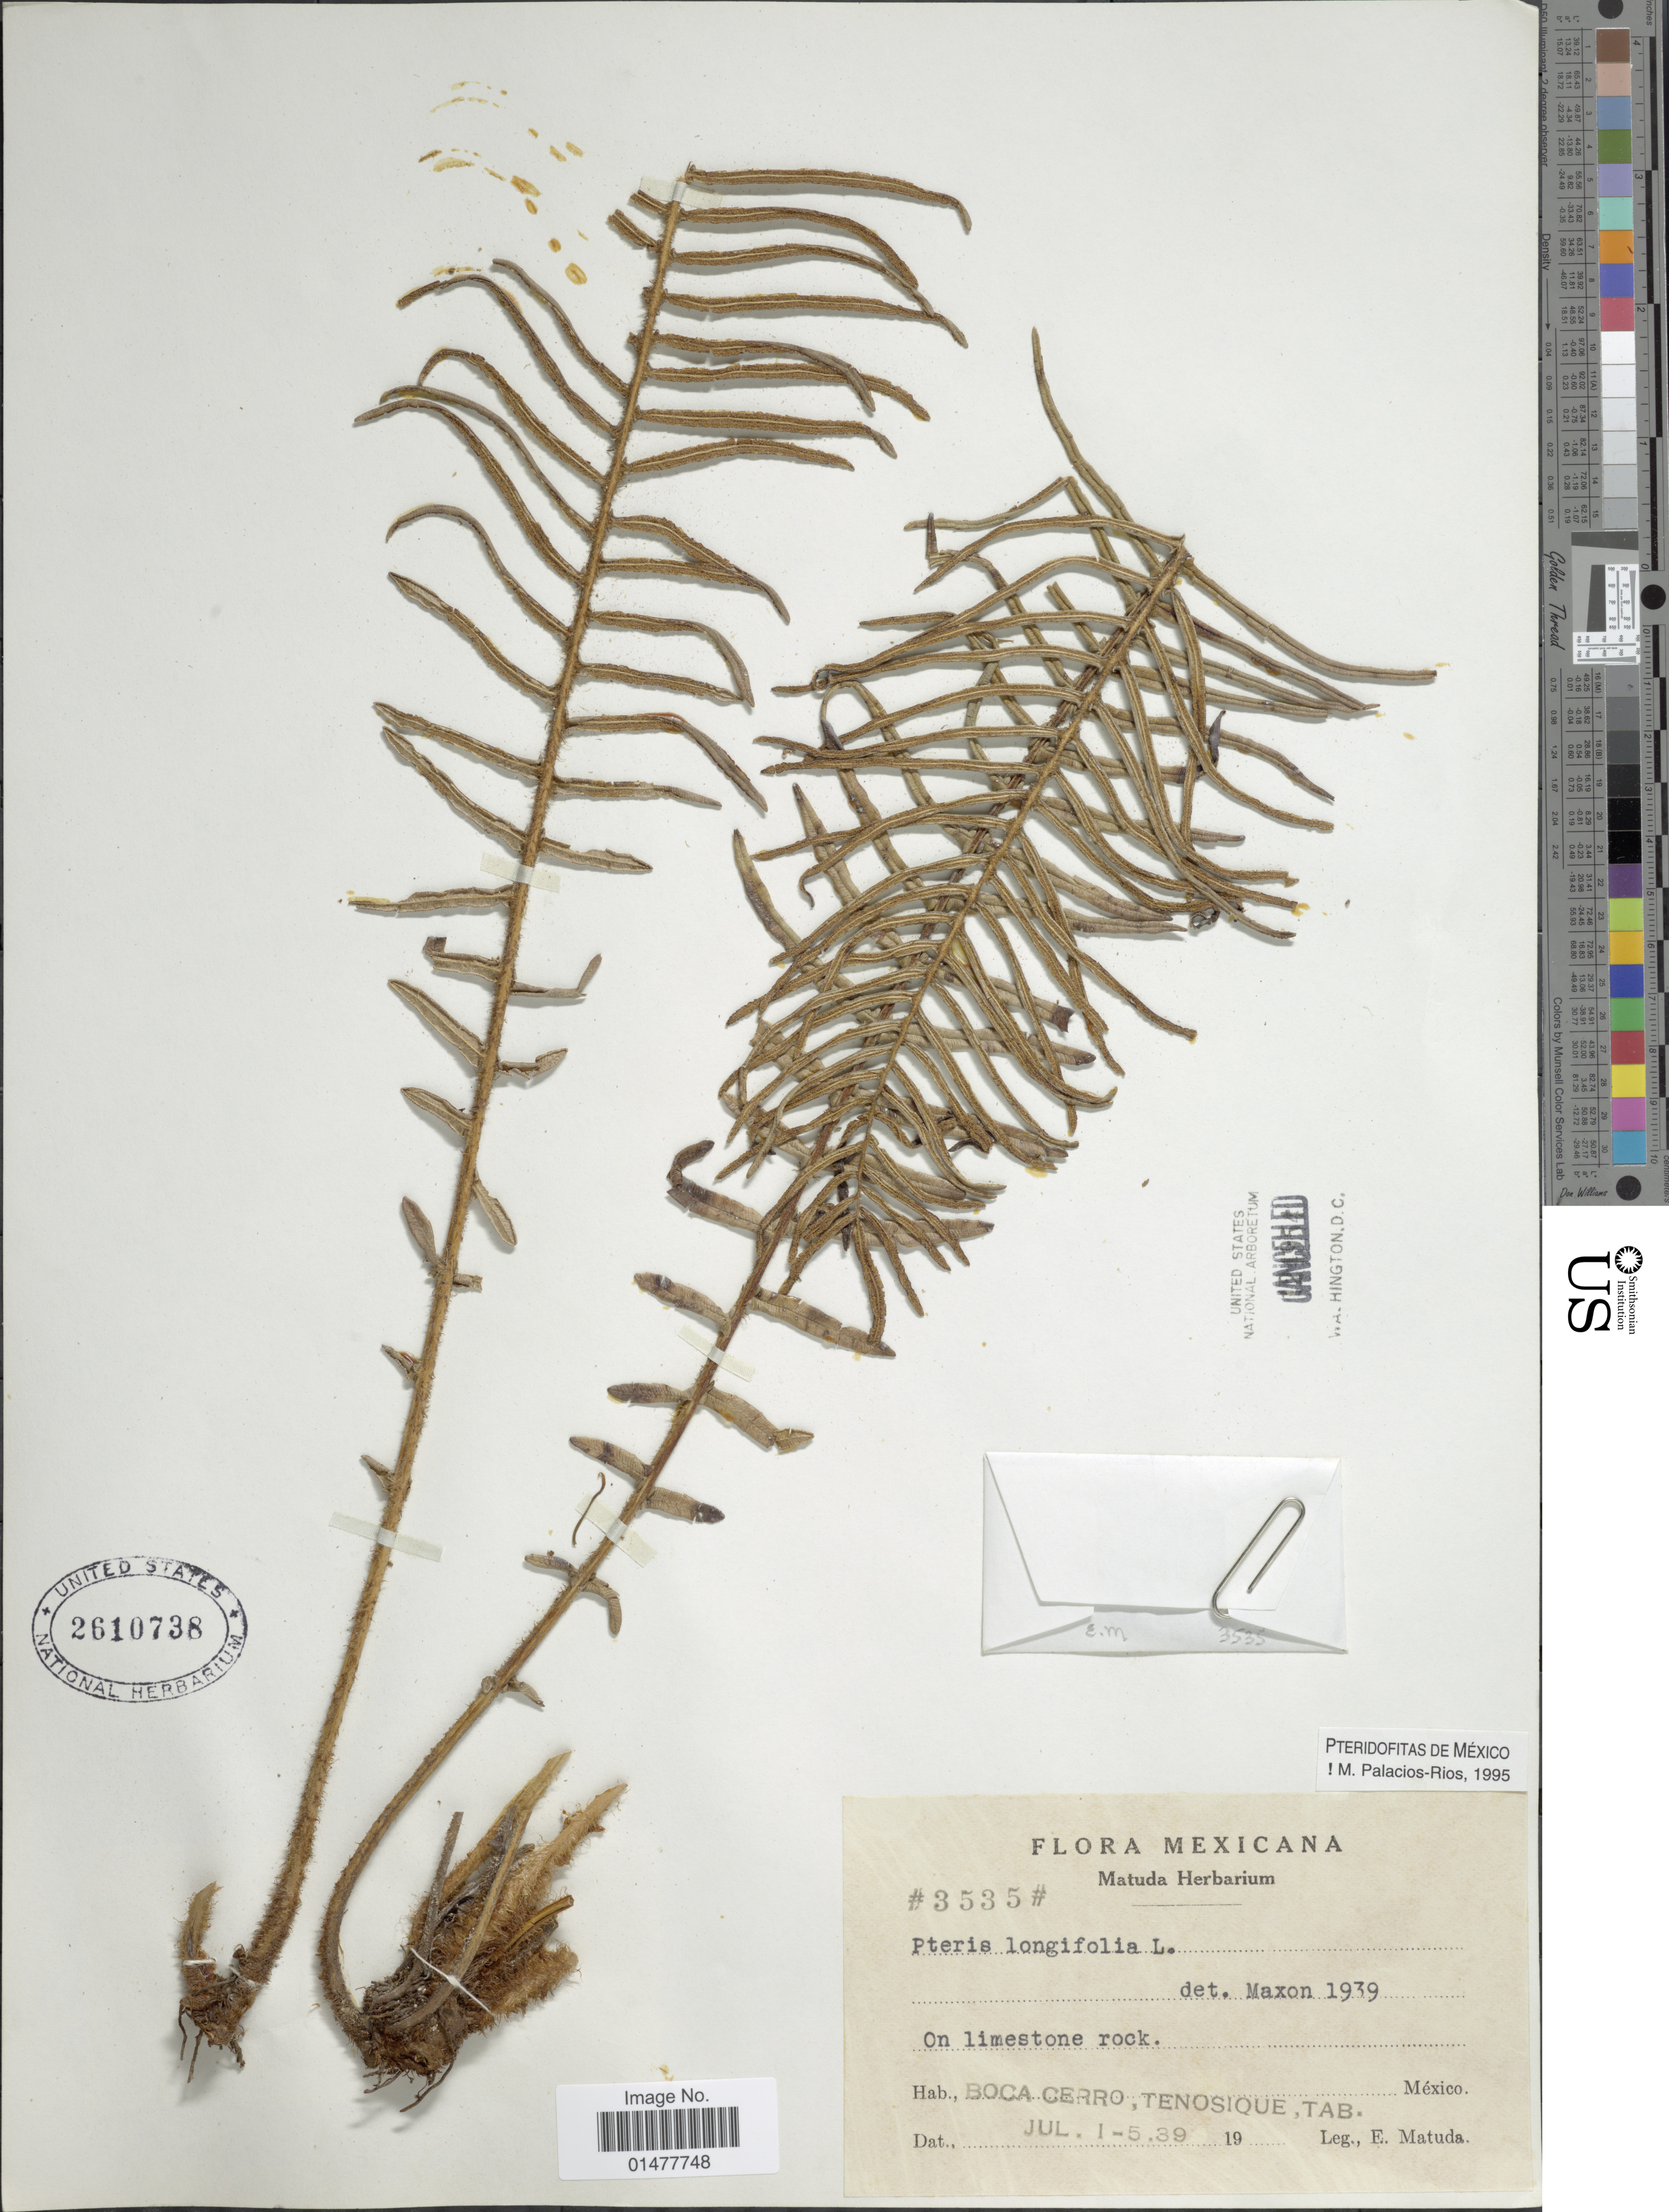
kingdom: Plantae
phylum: Tracheophyta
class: Polypodiopsida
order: Polypodiales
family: Pteridaceae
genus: Pteris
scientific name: Pteris longifolia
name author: L.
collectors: E. Matuda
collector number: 3535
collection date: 1939-07-01/1939-07-05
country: Mexico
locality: Boca Cerro, Tenosique, Tab.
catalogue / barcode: US 2610738